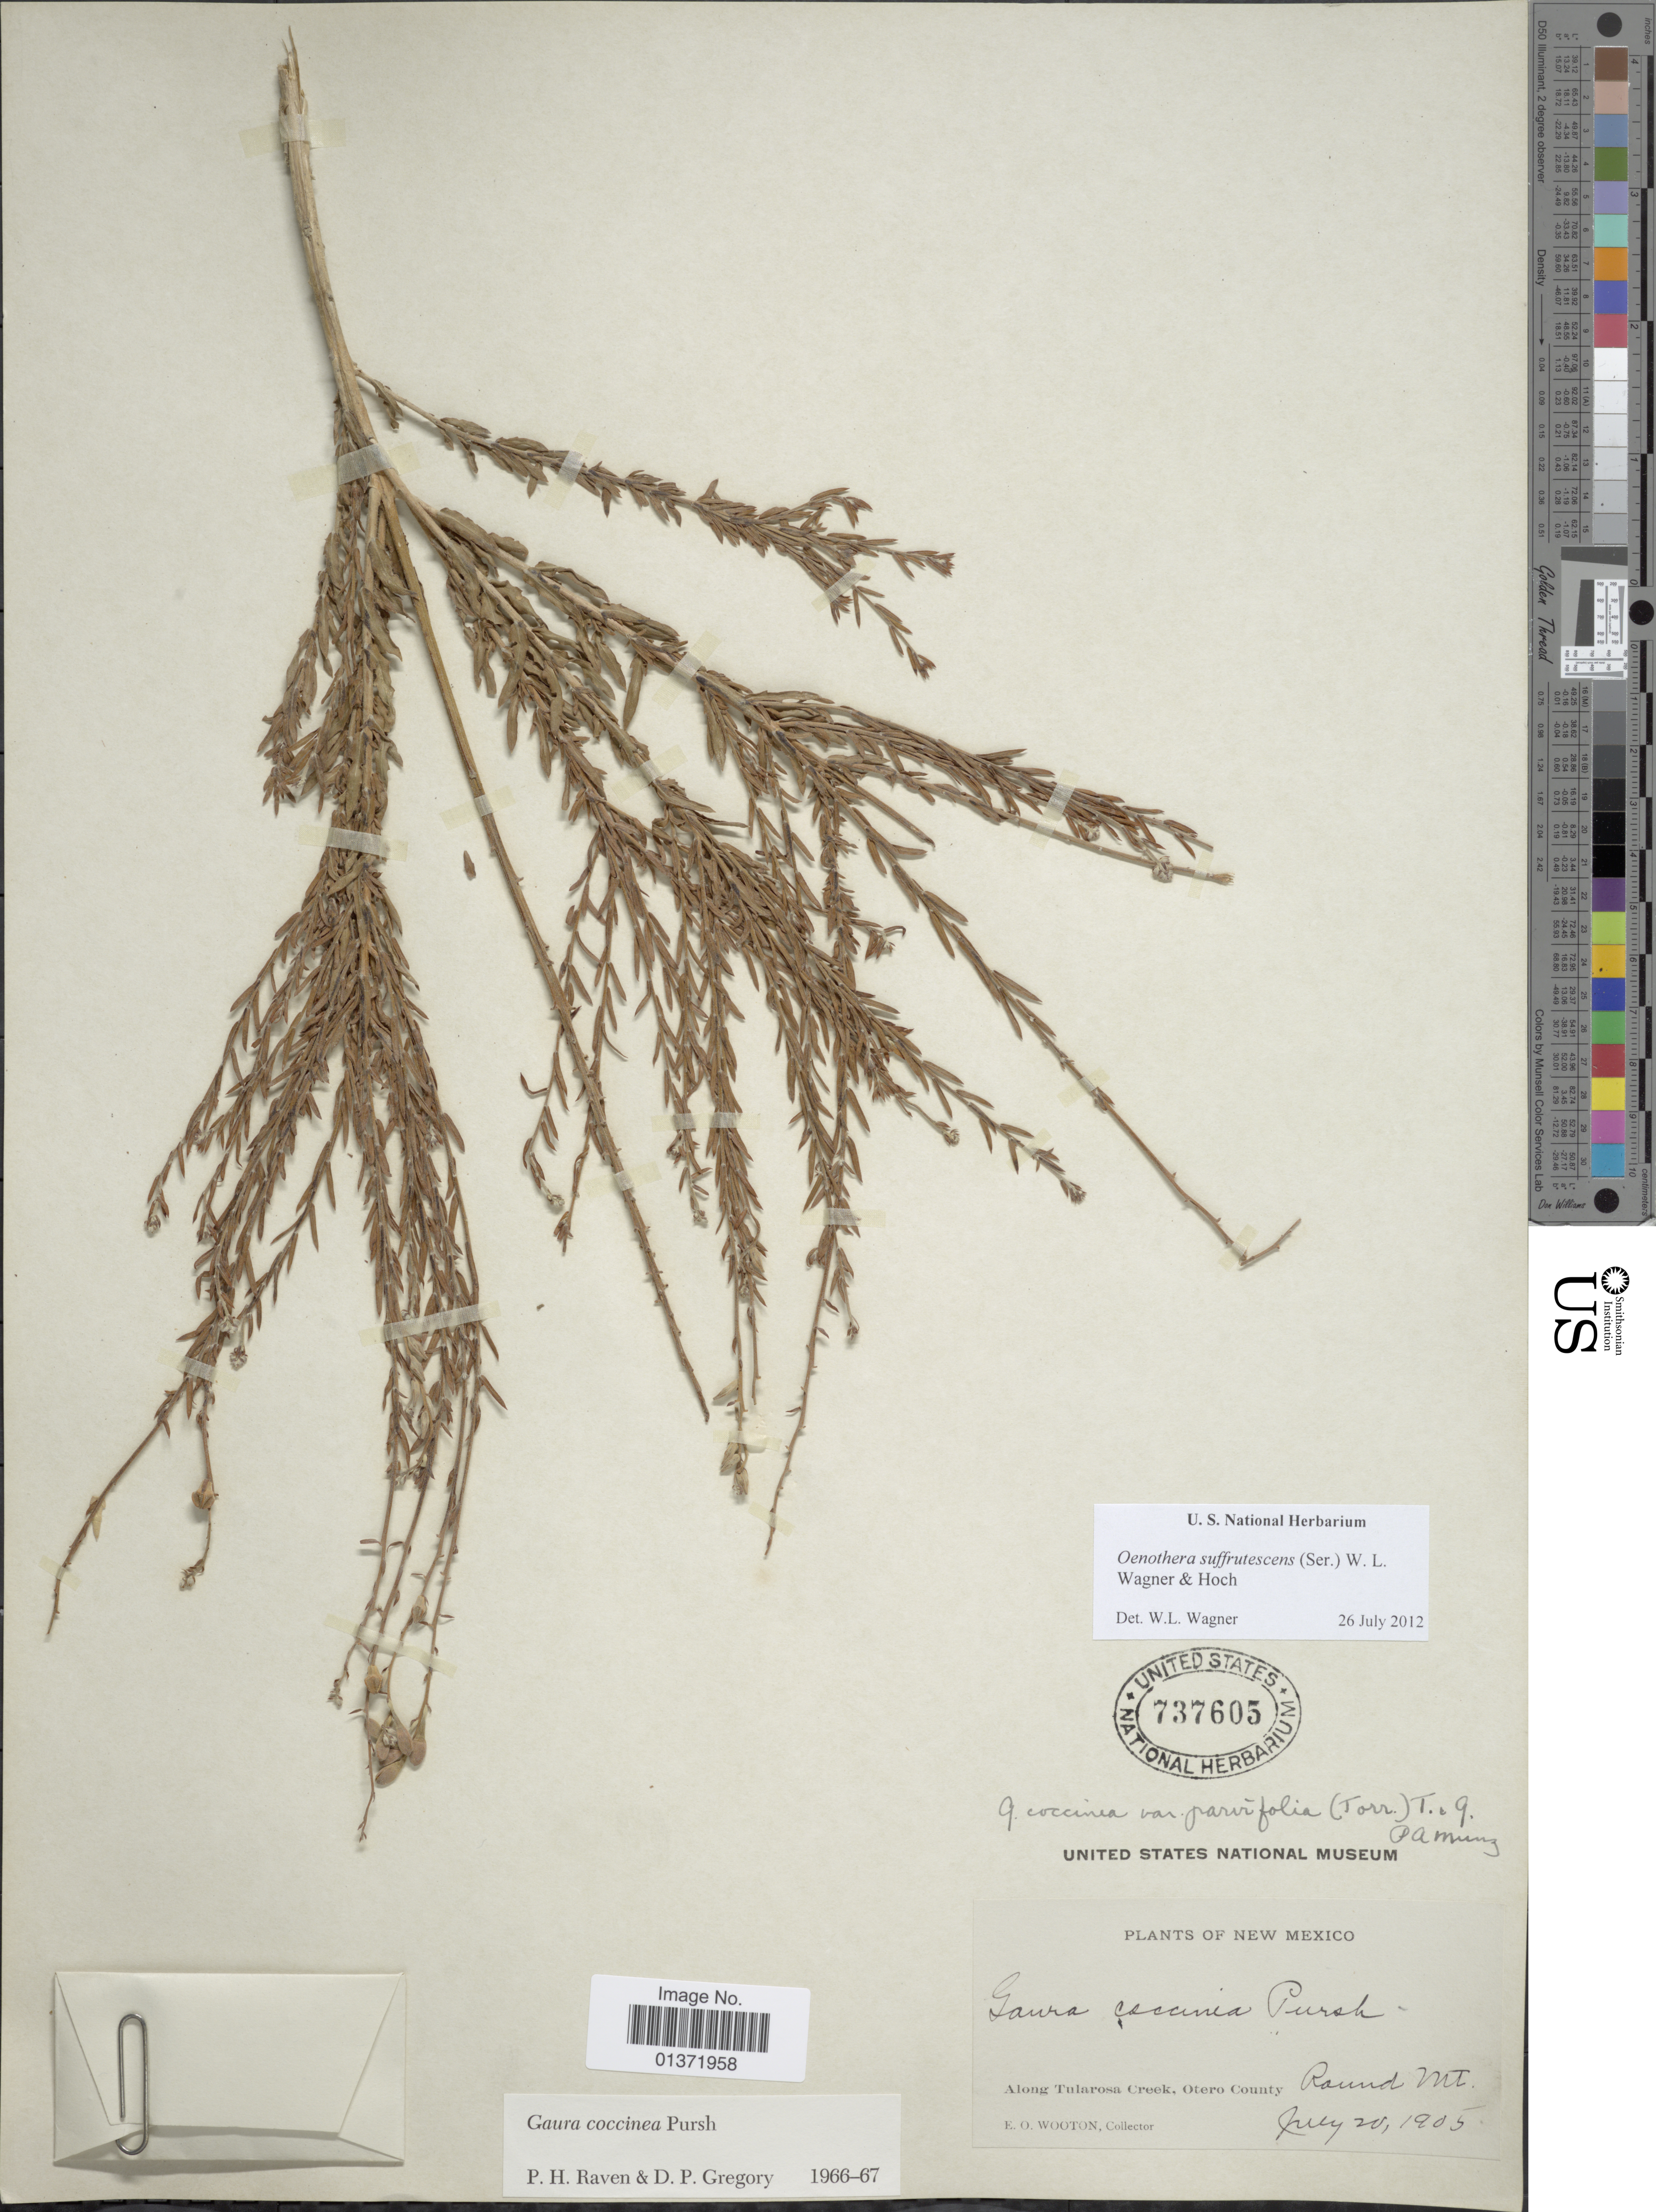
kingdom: Plantae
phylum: Tracheophyta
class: Magnoliopsida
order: Myrtales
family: Onagraceae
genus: Oenothera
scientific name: Oenothera suffrutescens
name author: (Ser.) W.L. Wagner & Hoch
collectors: E. O. Wooton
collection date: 1905-07-20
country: United States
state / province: New Mexico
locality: Along Tularosa Creek, Otero County, Round Mt.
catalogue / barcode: US 737605